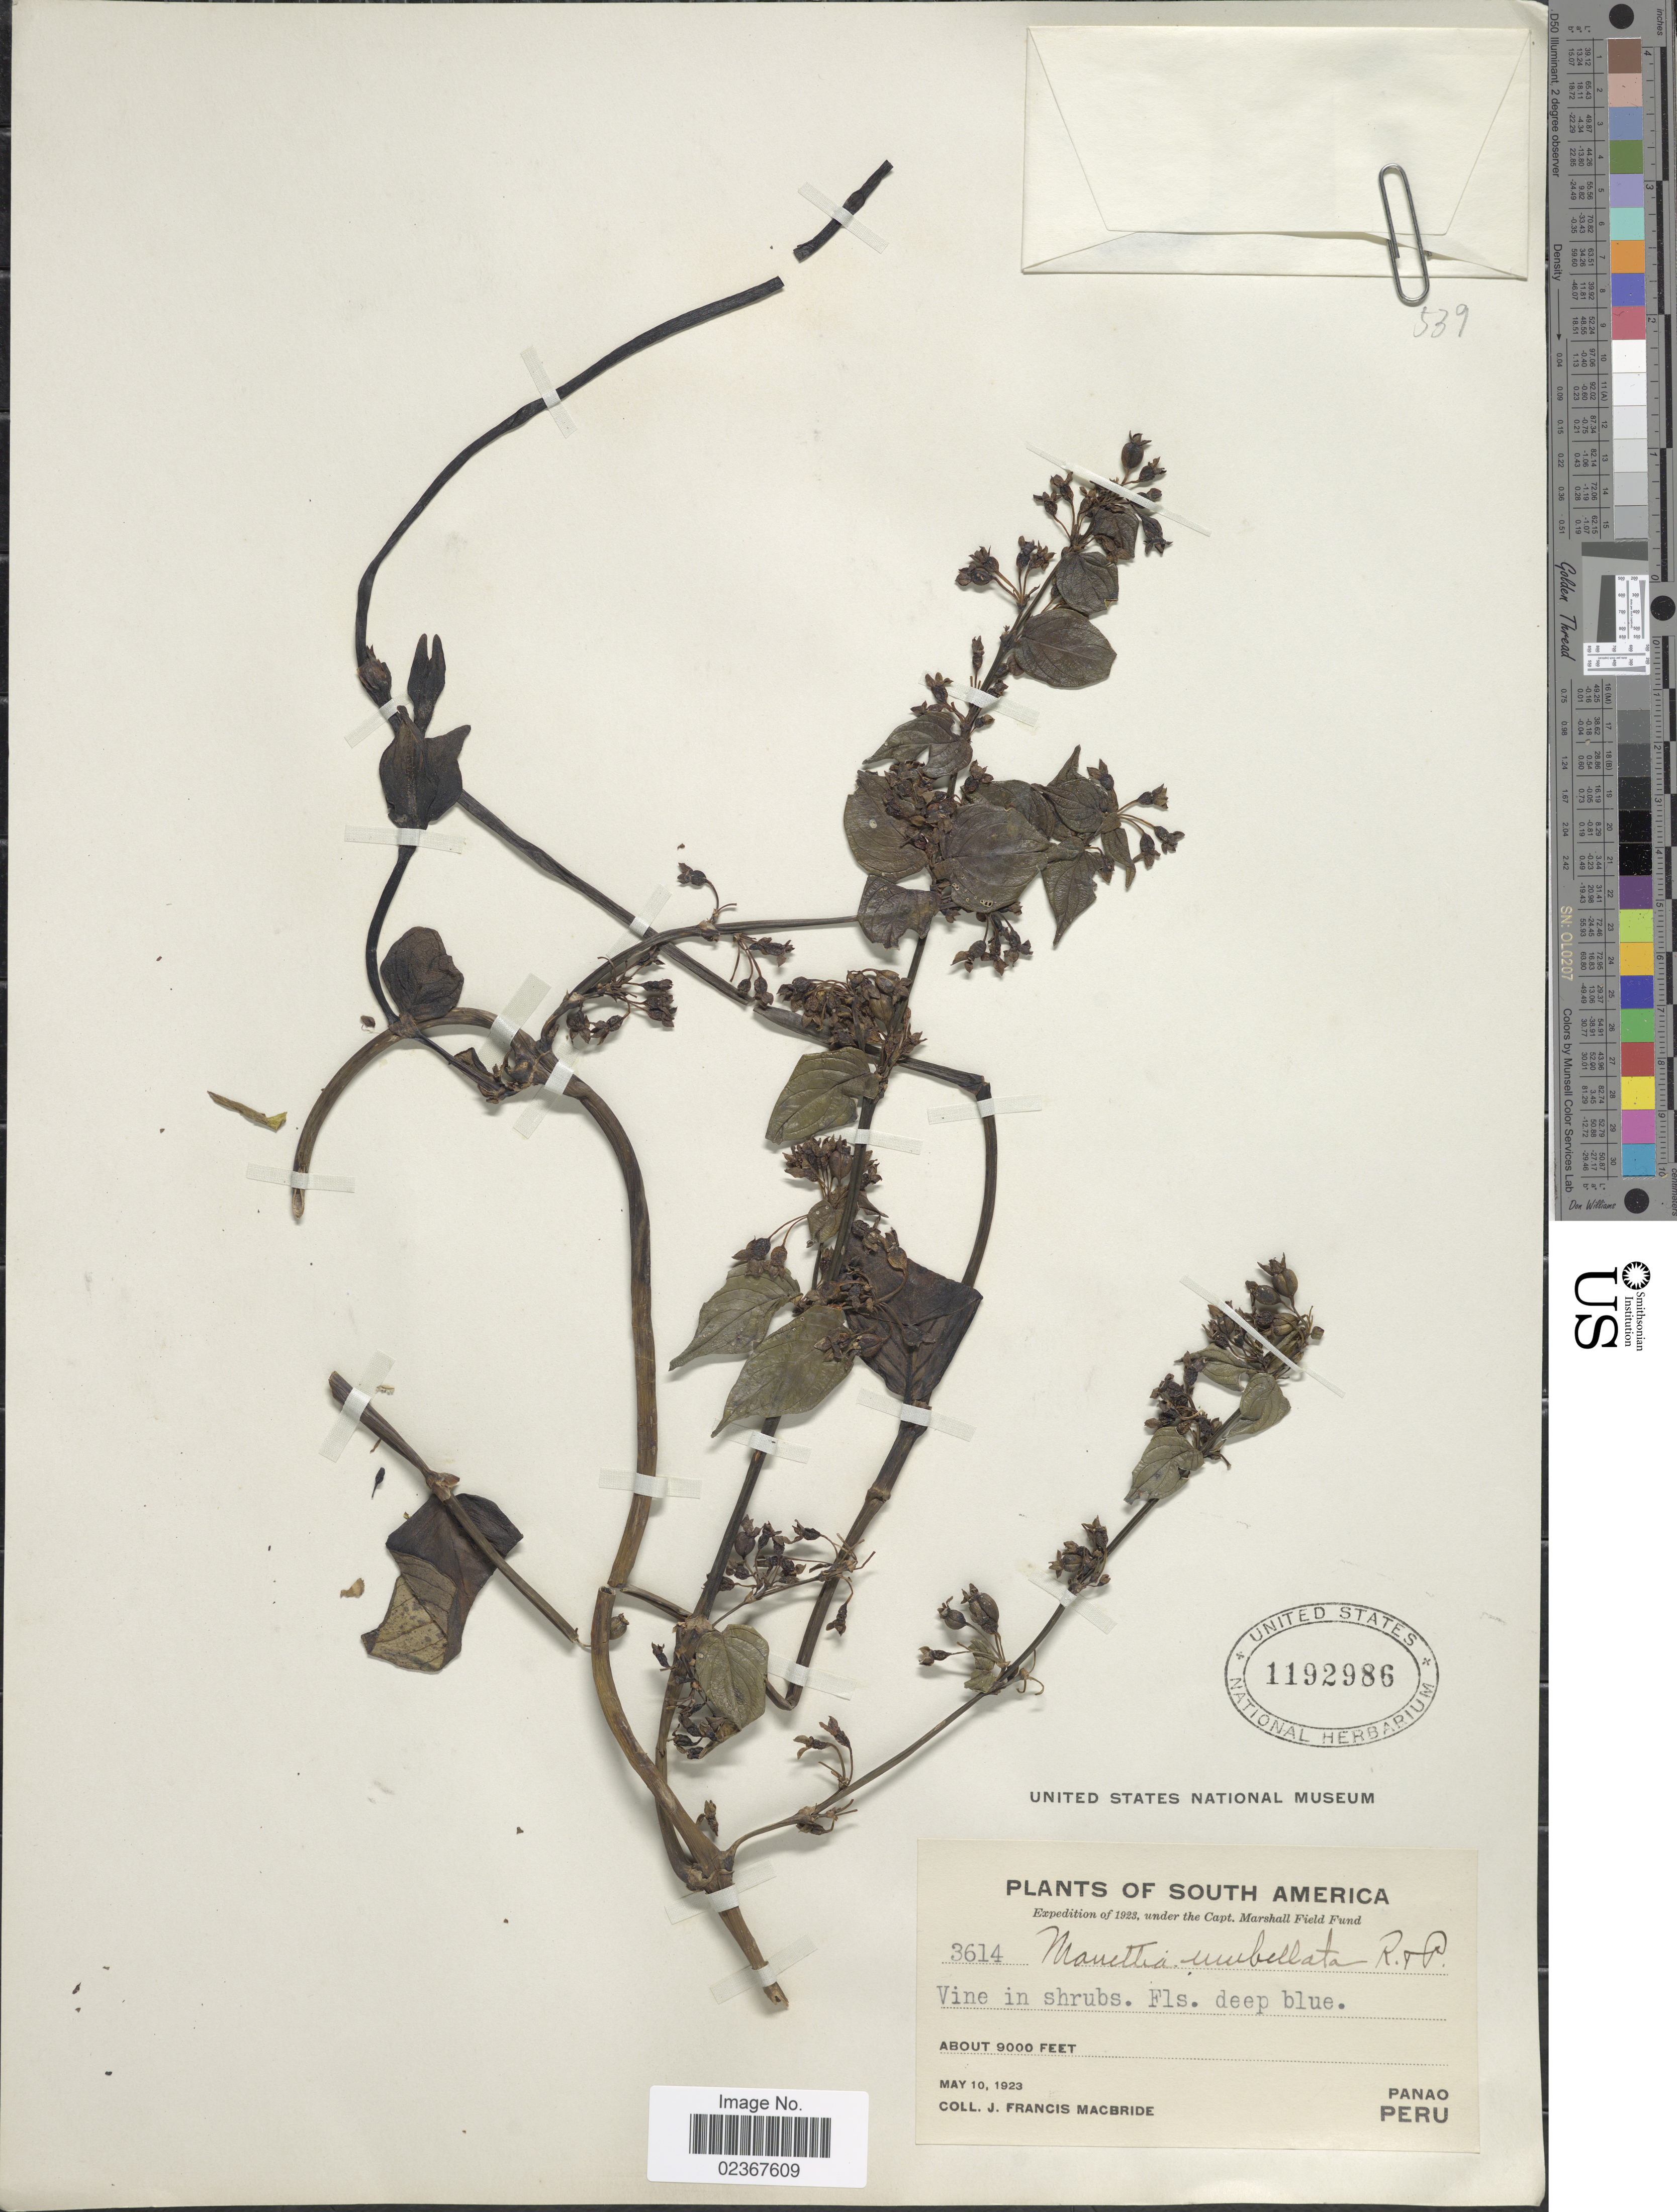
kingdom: Plantae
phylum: Tracheophyta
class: Magnoliopsida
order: Gentianales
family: Rubiaceae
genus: Manettia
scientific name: Manettia umbellata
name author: Ruiz & Pav.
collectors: J. F. Macbride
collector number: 3614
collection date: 1923-05-10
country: Peru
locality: Panao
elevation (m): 2743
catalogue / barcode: US 1192986